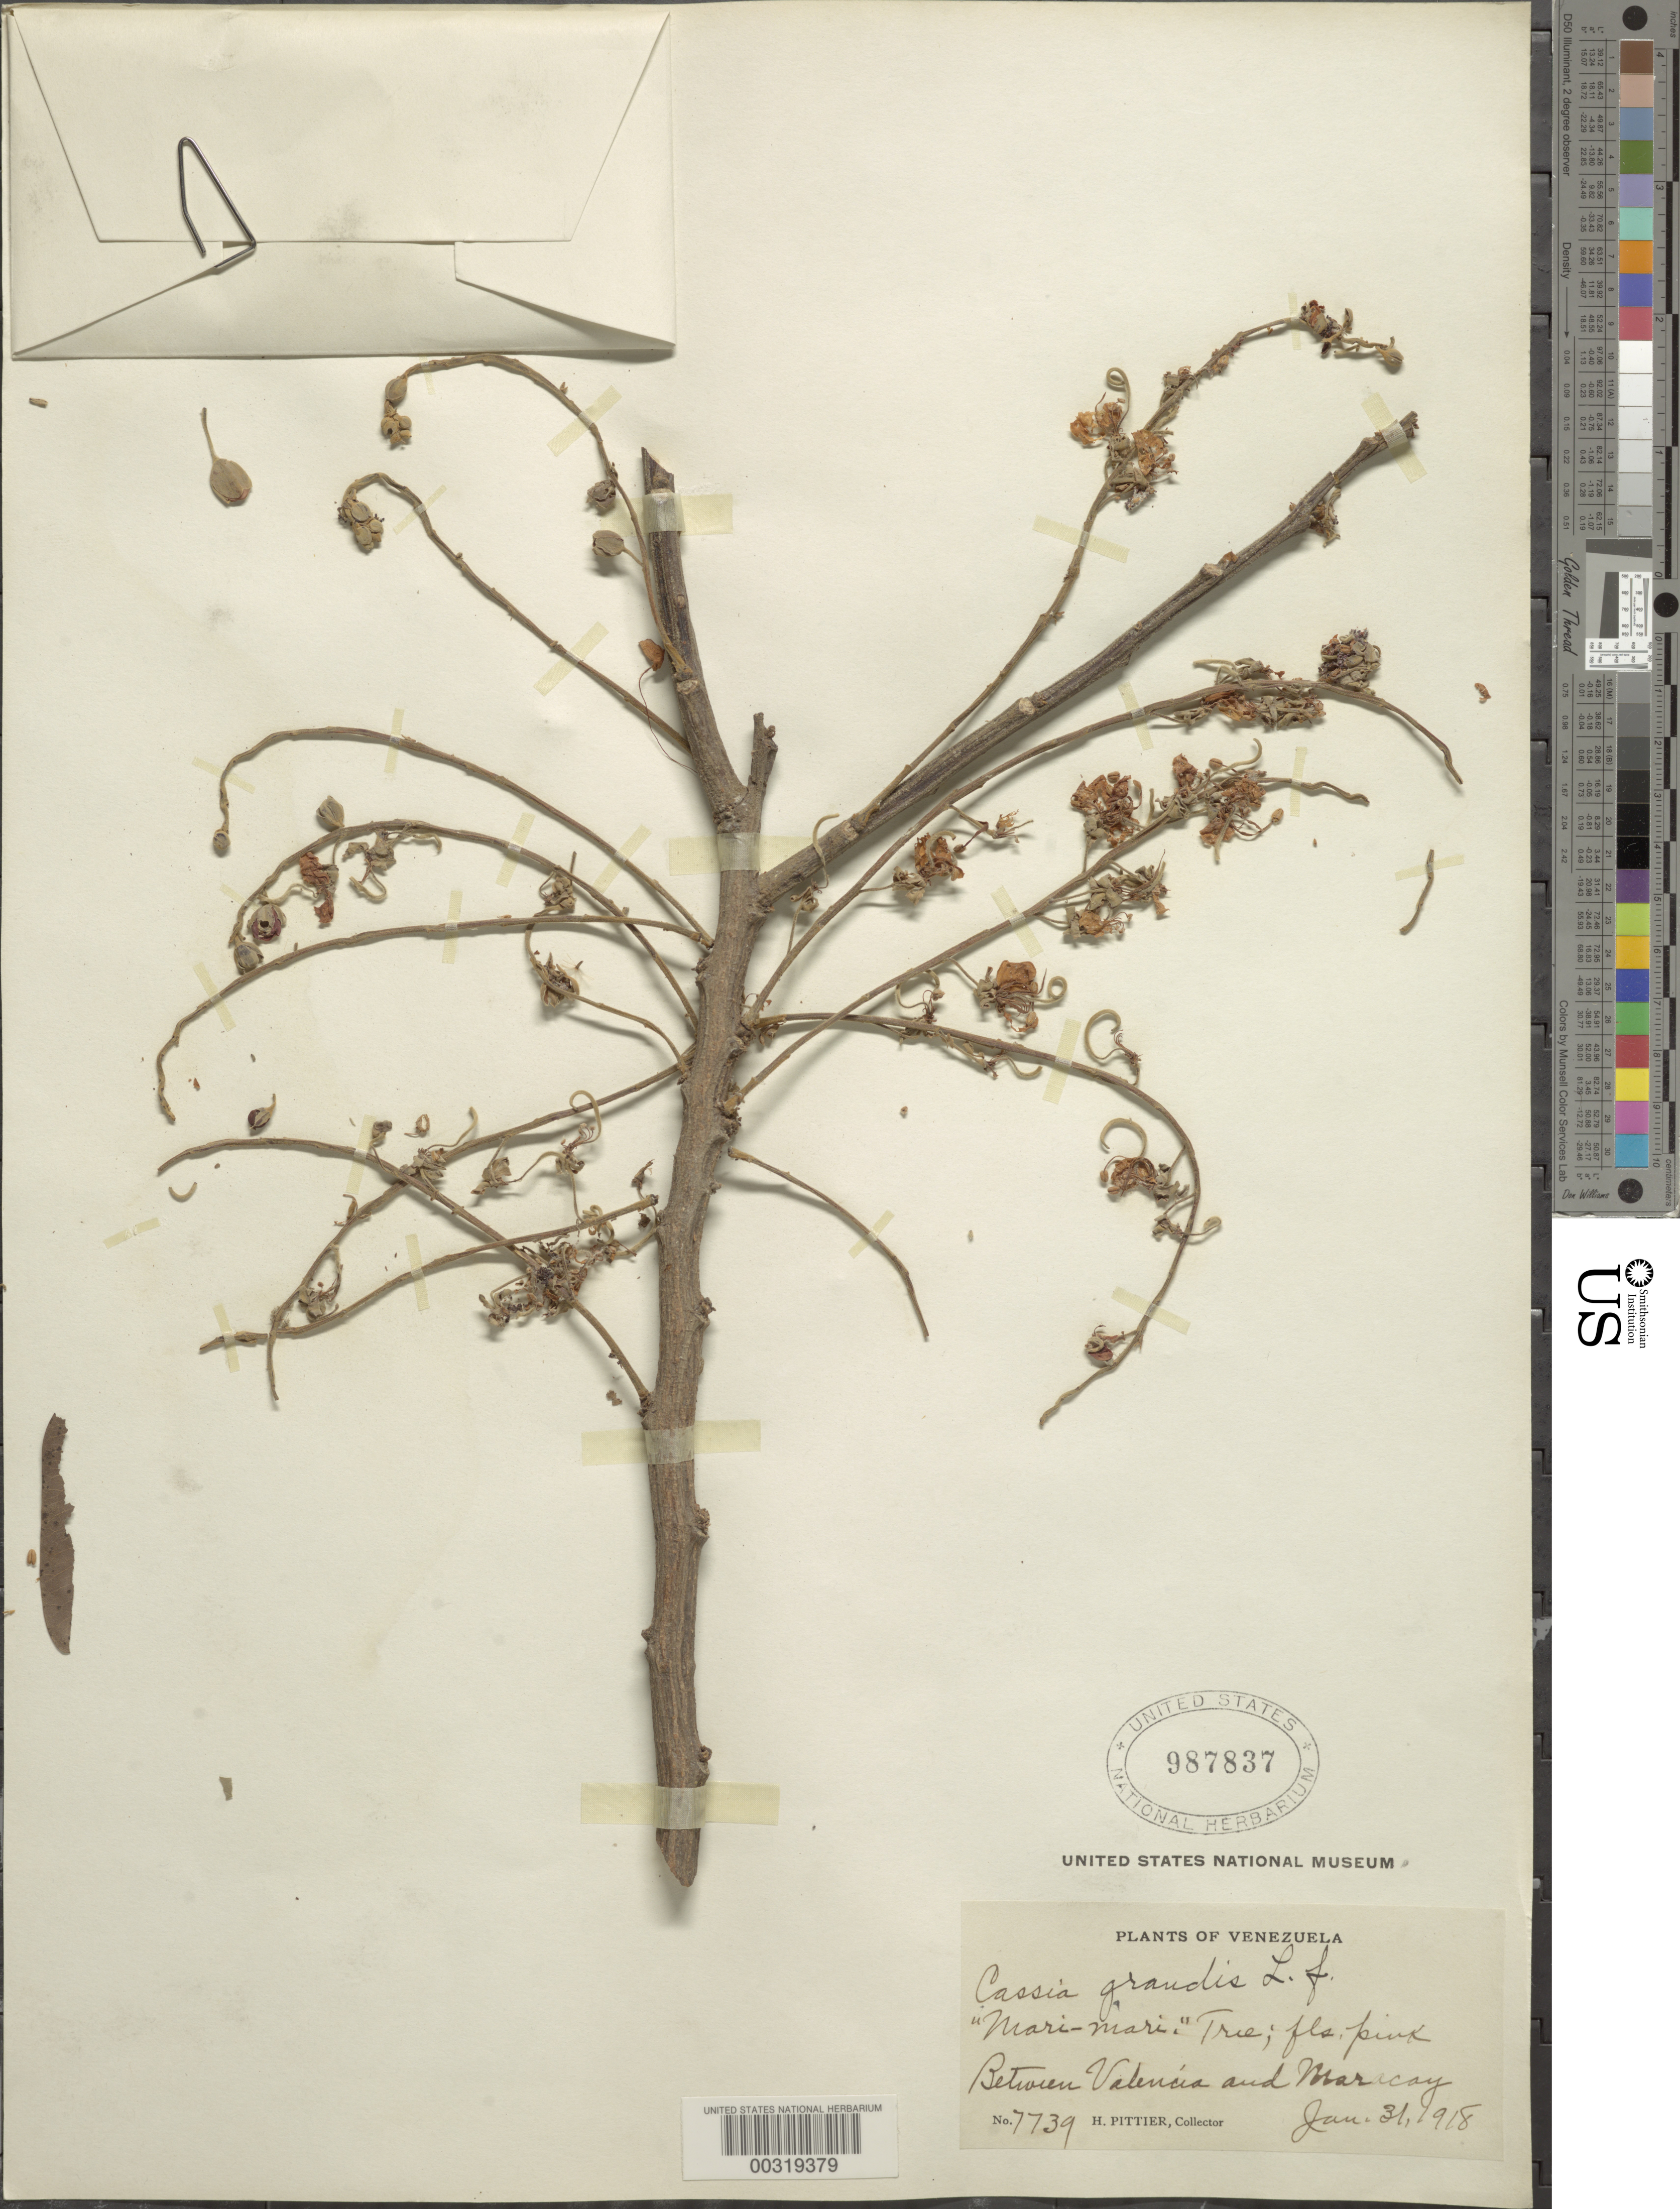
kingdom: Plantae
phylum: Tracheophyta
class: Magnoliopsida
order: Fabales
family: Fabaceae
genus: Cassia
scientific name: Cassia grandis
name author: L. f.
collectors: H. F. Pittier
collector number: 7739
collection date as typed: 31 Jan 1918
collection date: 1918-01-31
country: Venezuela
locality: Between valencia and maracay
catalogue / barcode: US 987837